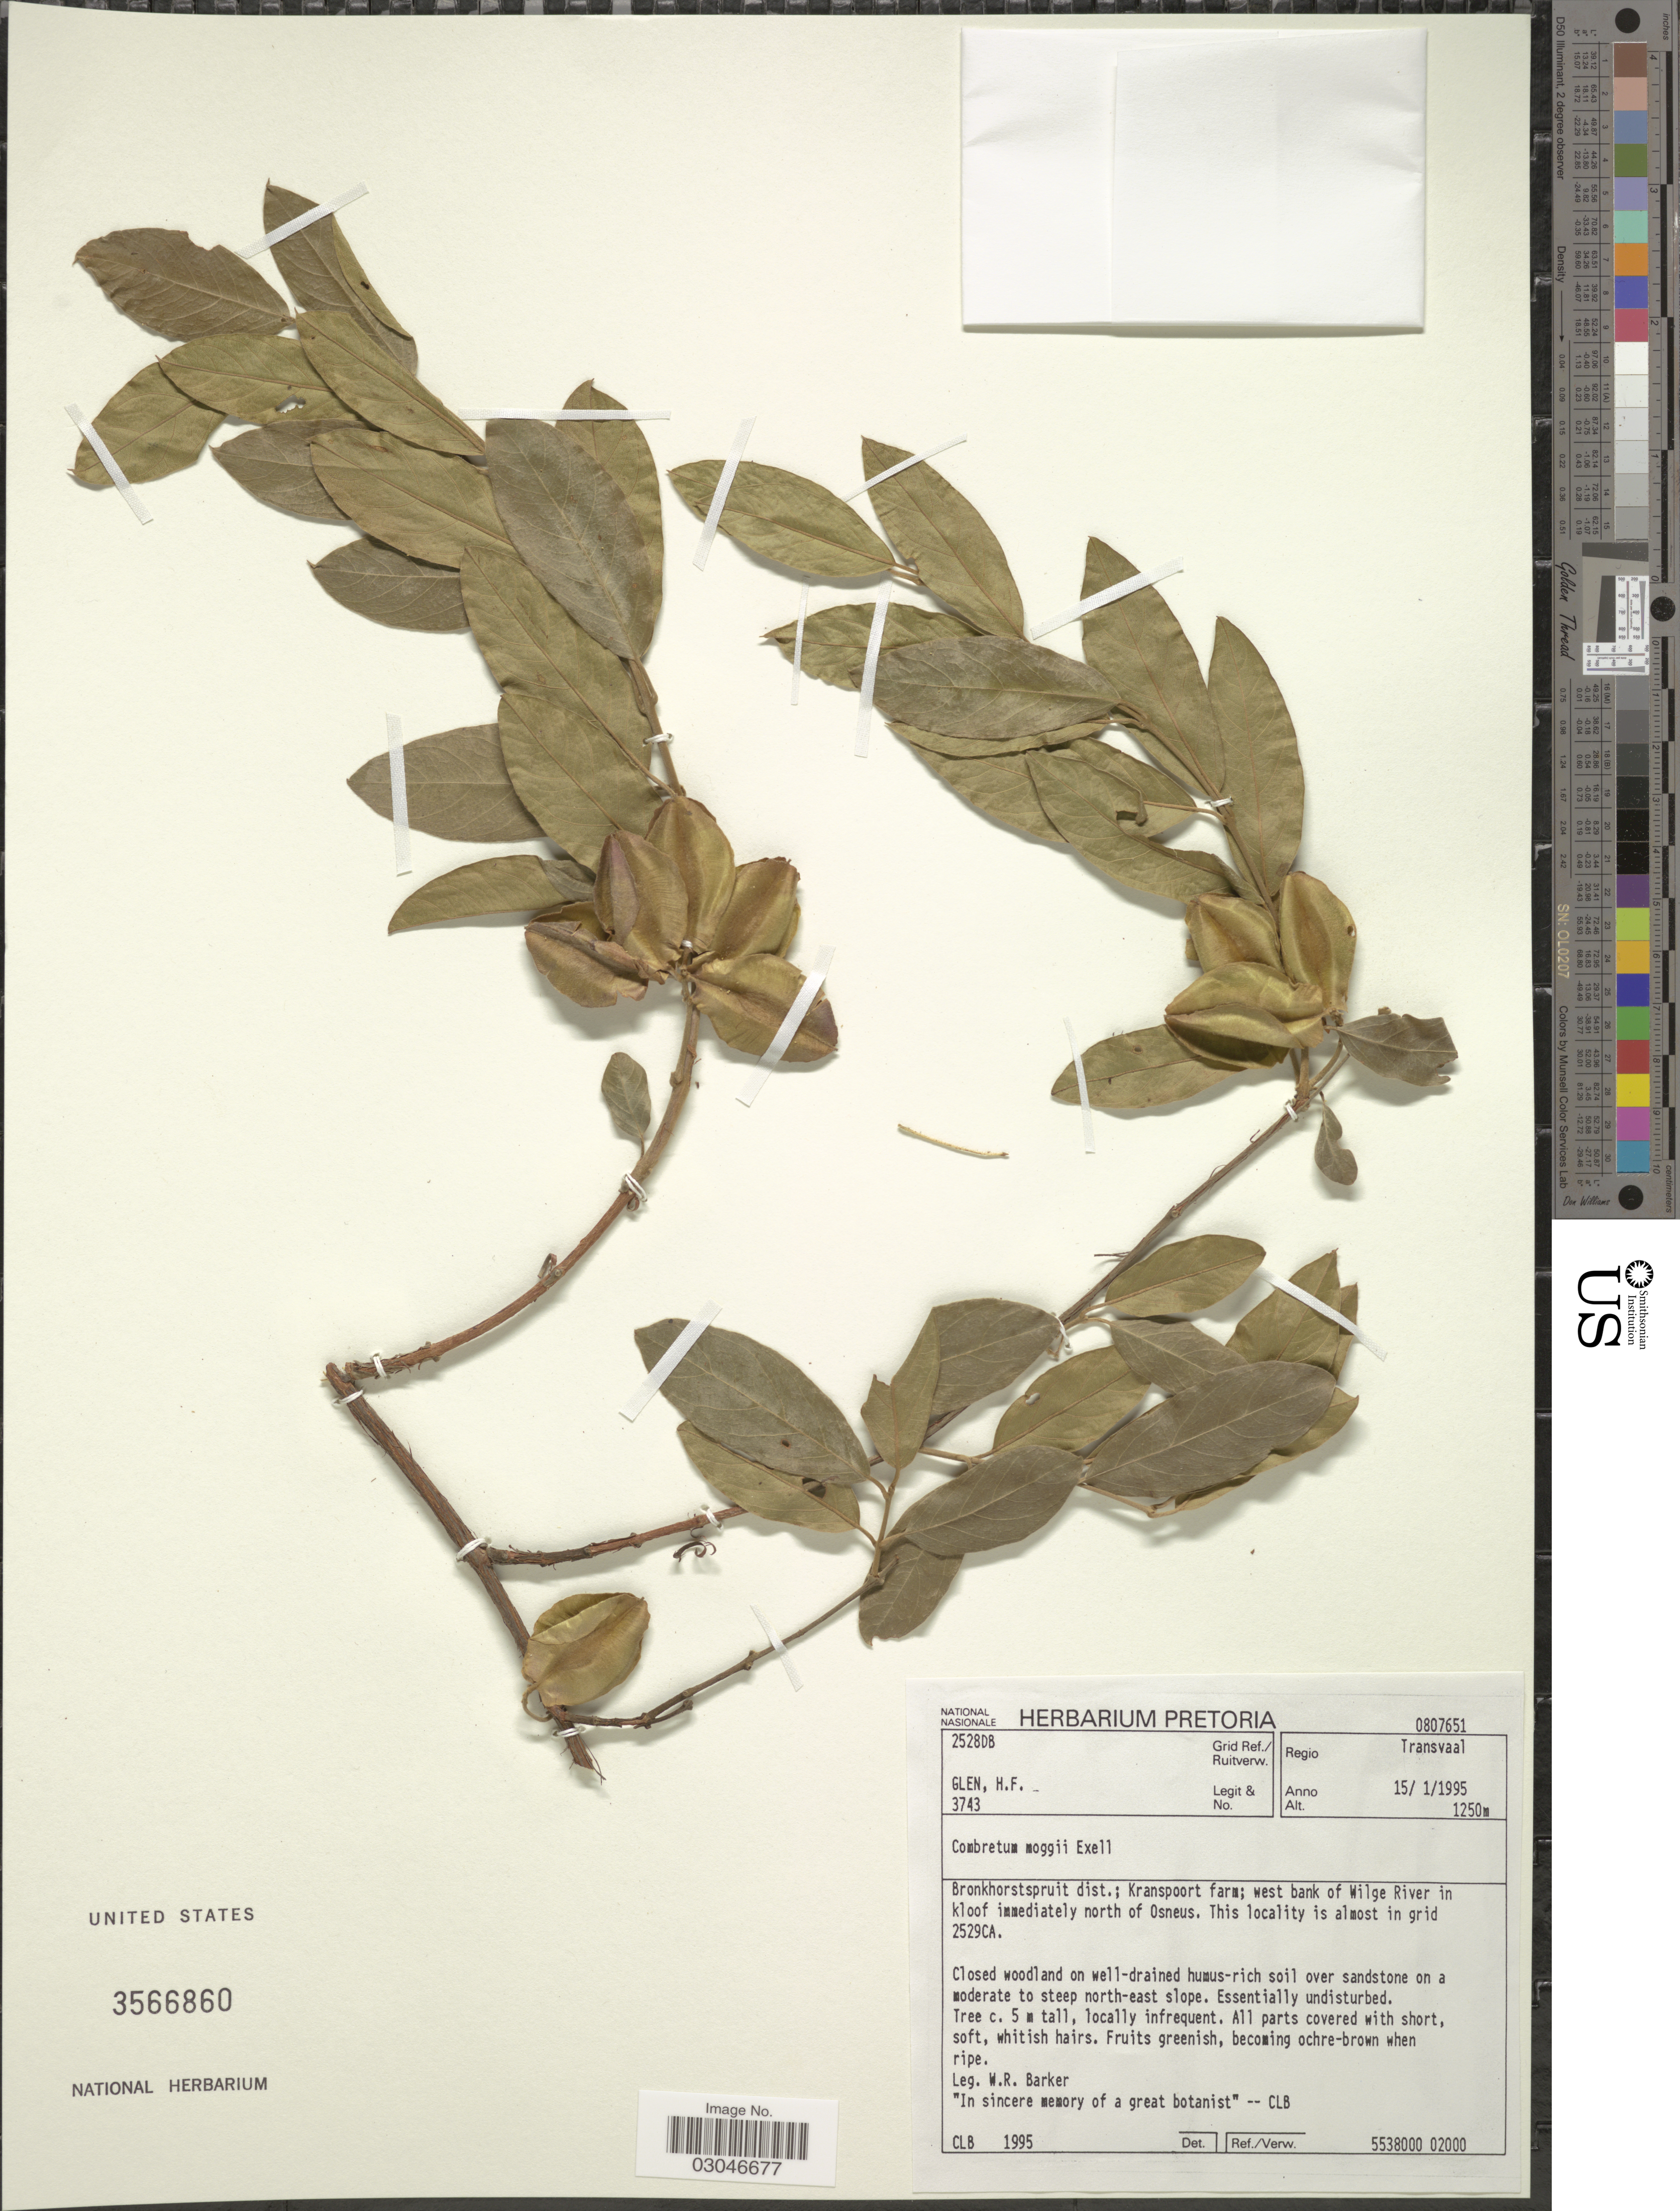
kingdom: Plantae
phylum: Tracheophyta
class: Magnoliopsida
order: Myrtales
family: Combretaceae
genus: Combretum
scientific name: Combretum moggii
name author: Exell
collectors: H. F. Glen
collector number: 3743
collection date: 1995-01-15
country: South Africa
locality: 2528DB Grid ref./ Ruitverw. Regio Transvaal. Bronkhorstspruit dist.; Kranspoort farm; west bank of Wilge River in kloof immediately north of Osneus. This locality is almost in grid 2529CA.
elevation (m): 1250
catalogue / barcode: US 3566860